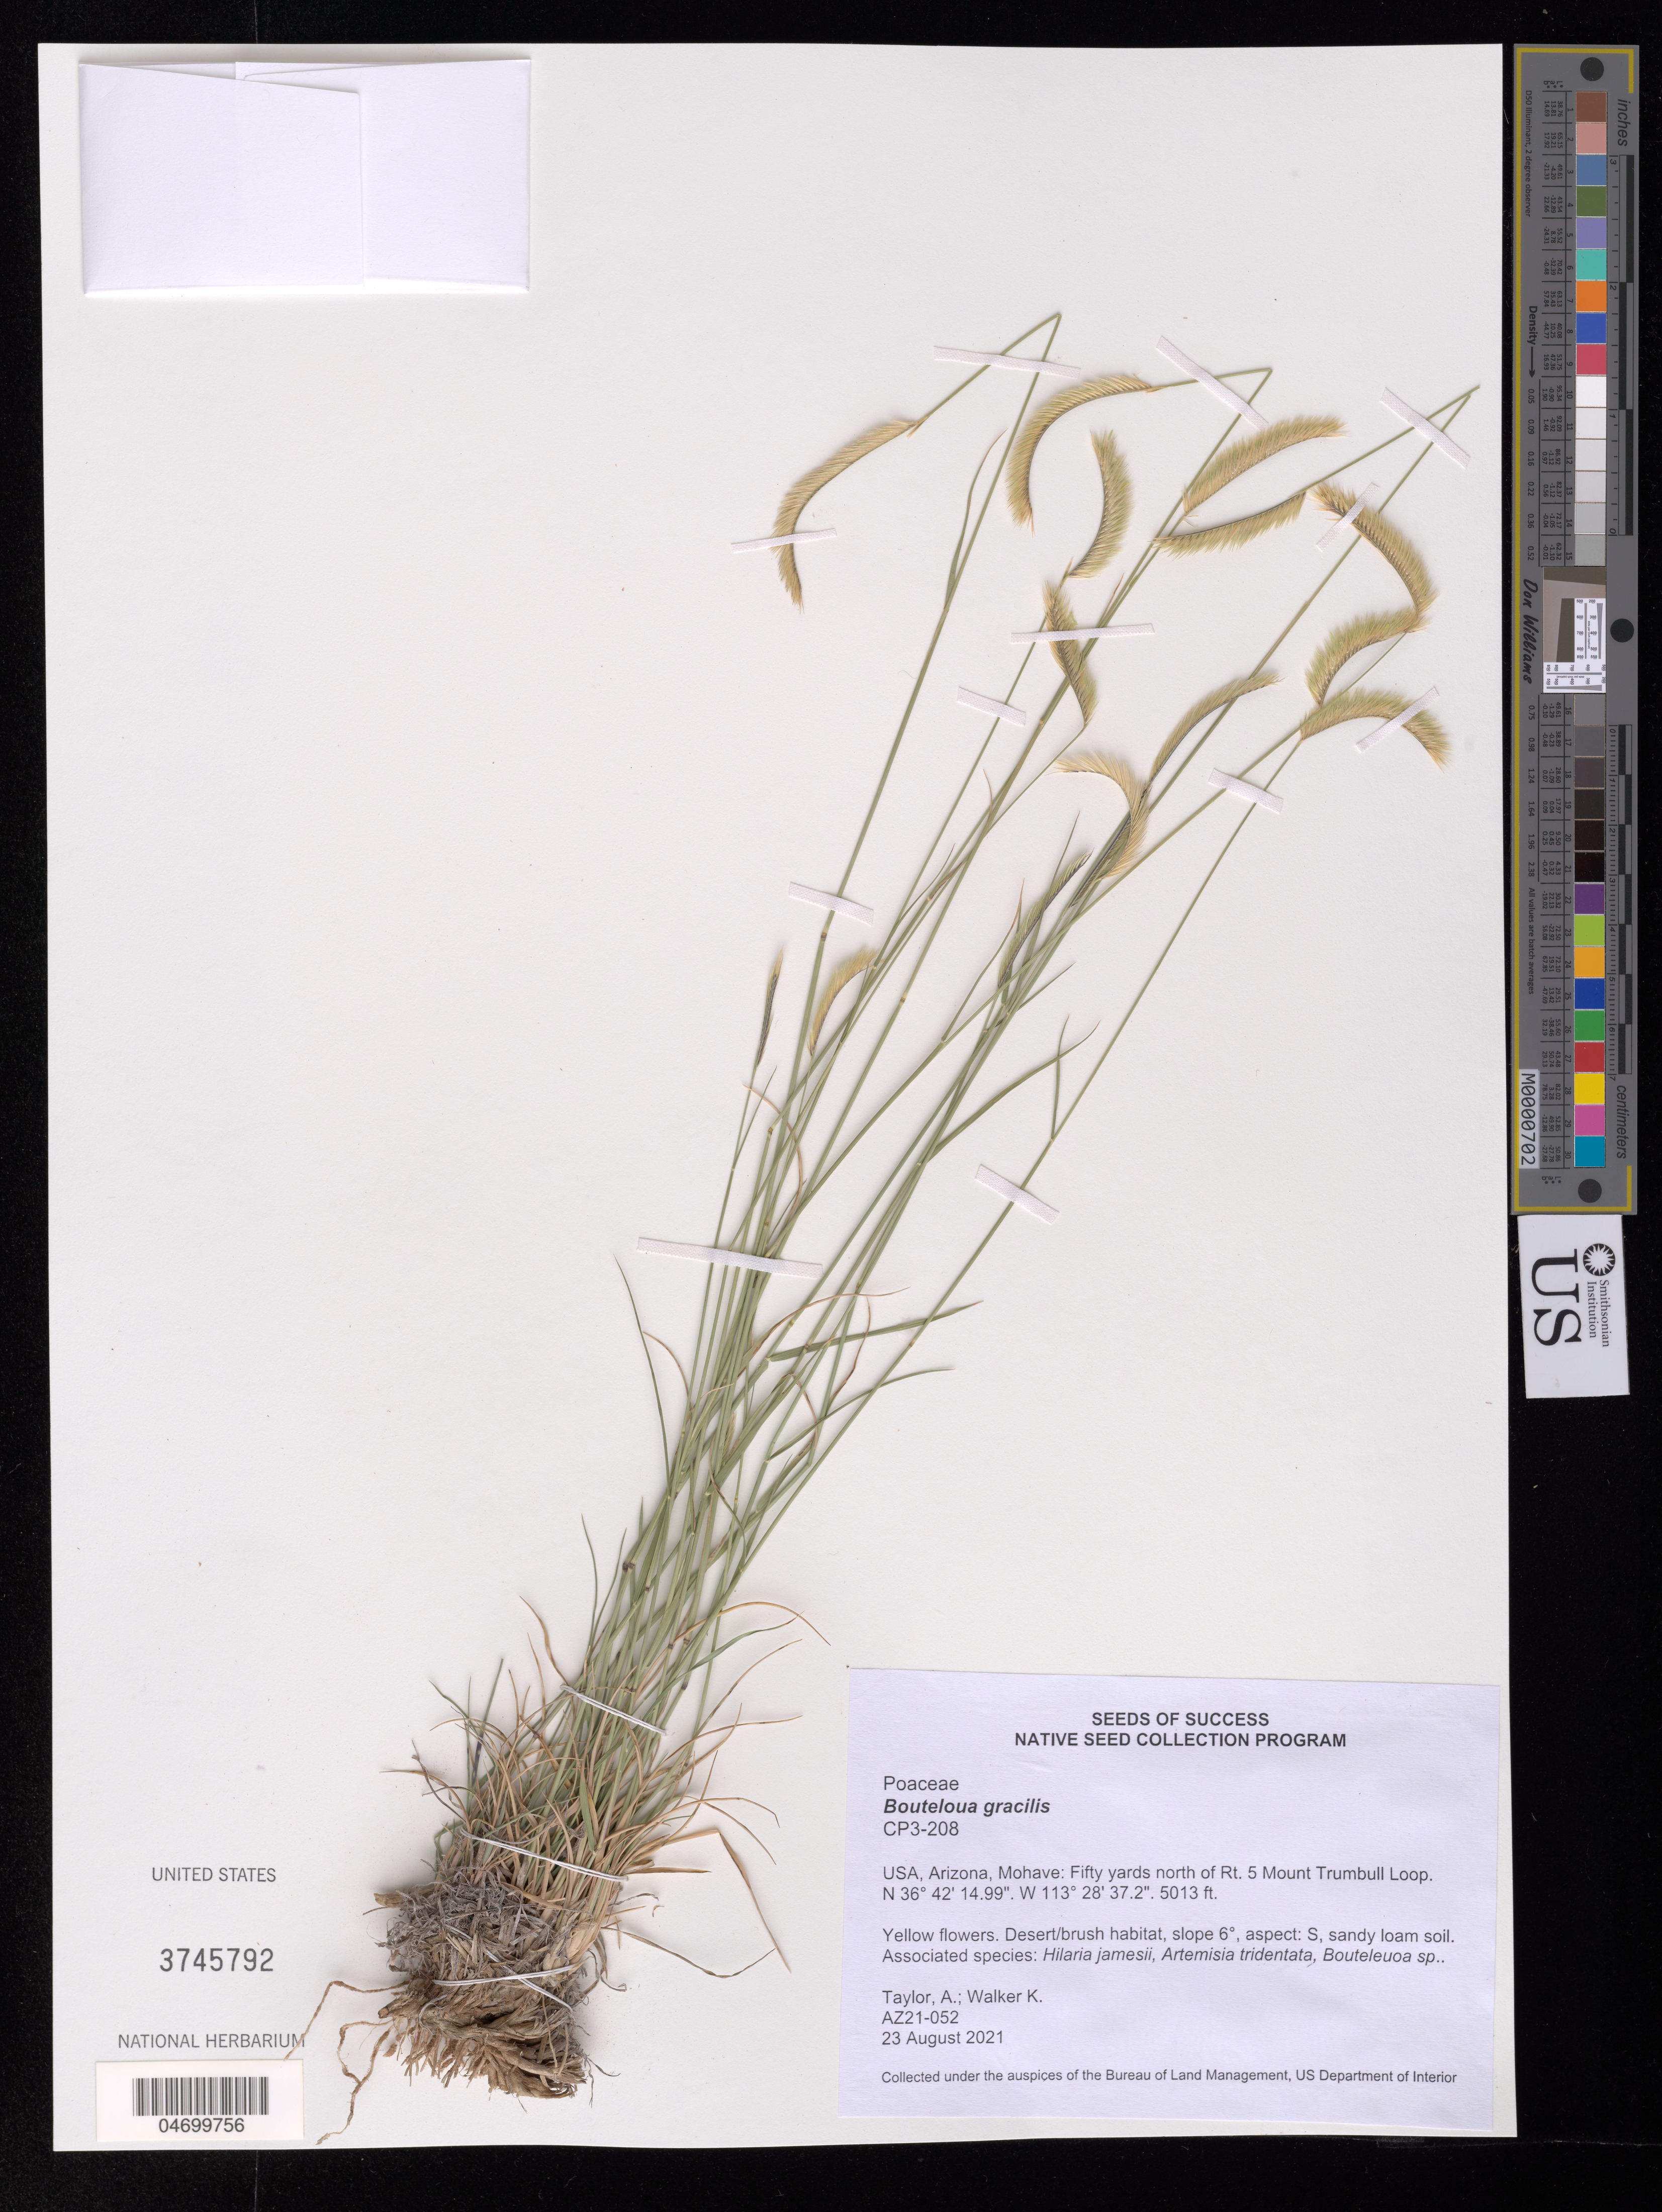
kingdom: Plantae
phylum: Tracheophyta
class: Liliopsida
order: Poales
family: Poaceae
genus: Bouteloua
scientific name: Bouteloua gracilis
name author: (Kunth) Lag. ex Griffiths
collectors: A. Taylor & K. Walker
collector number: CP3-208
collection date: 2021-08-23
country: United States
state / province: Arizona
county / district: Mohave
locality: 50 yards N of Rt. 5 Mount Trumbull Loop.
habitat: Sandy loam soil. Desert/brush habitat. With Hilaria jamesii, Artemisia tridentata, Bouteleuoa sp.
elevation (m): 1528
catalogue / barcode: US 3745792